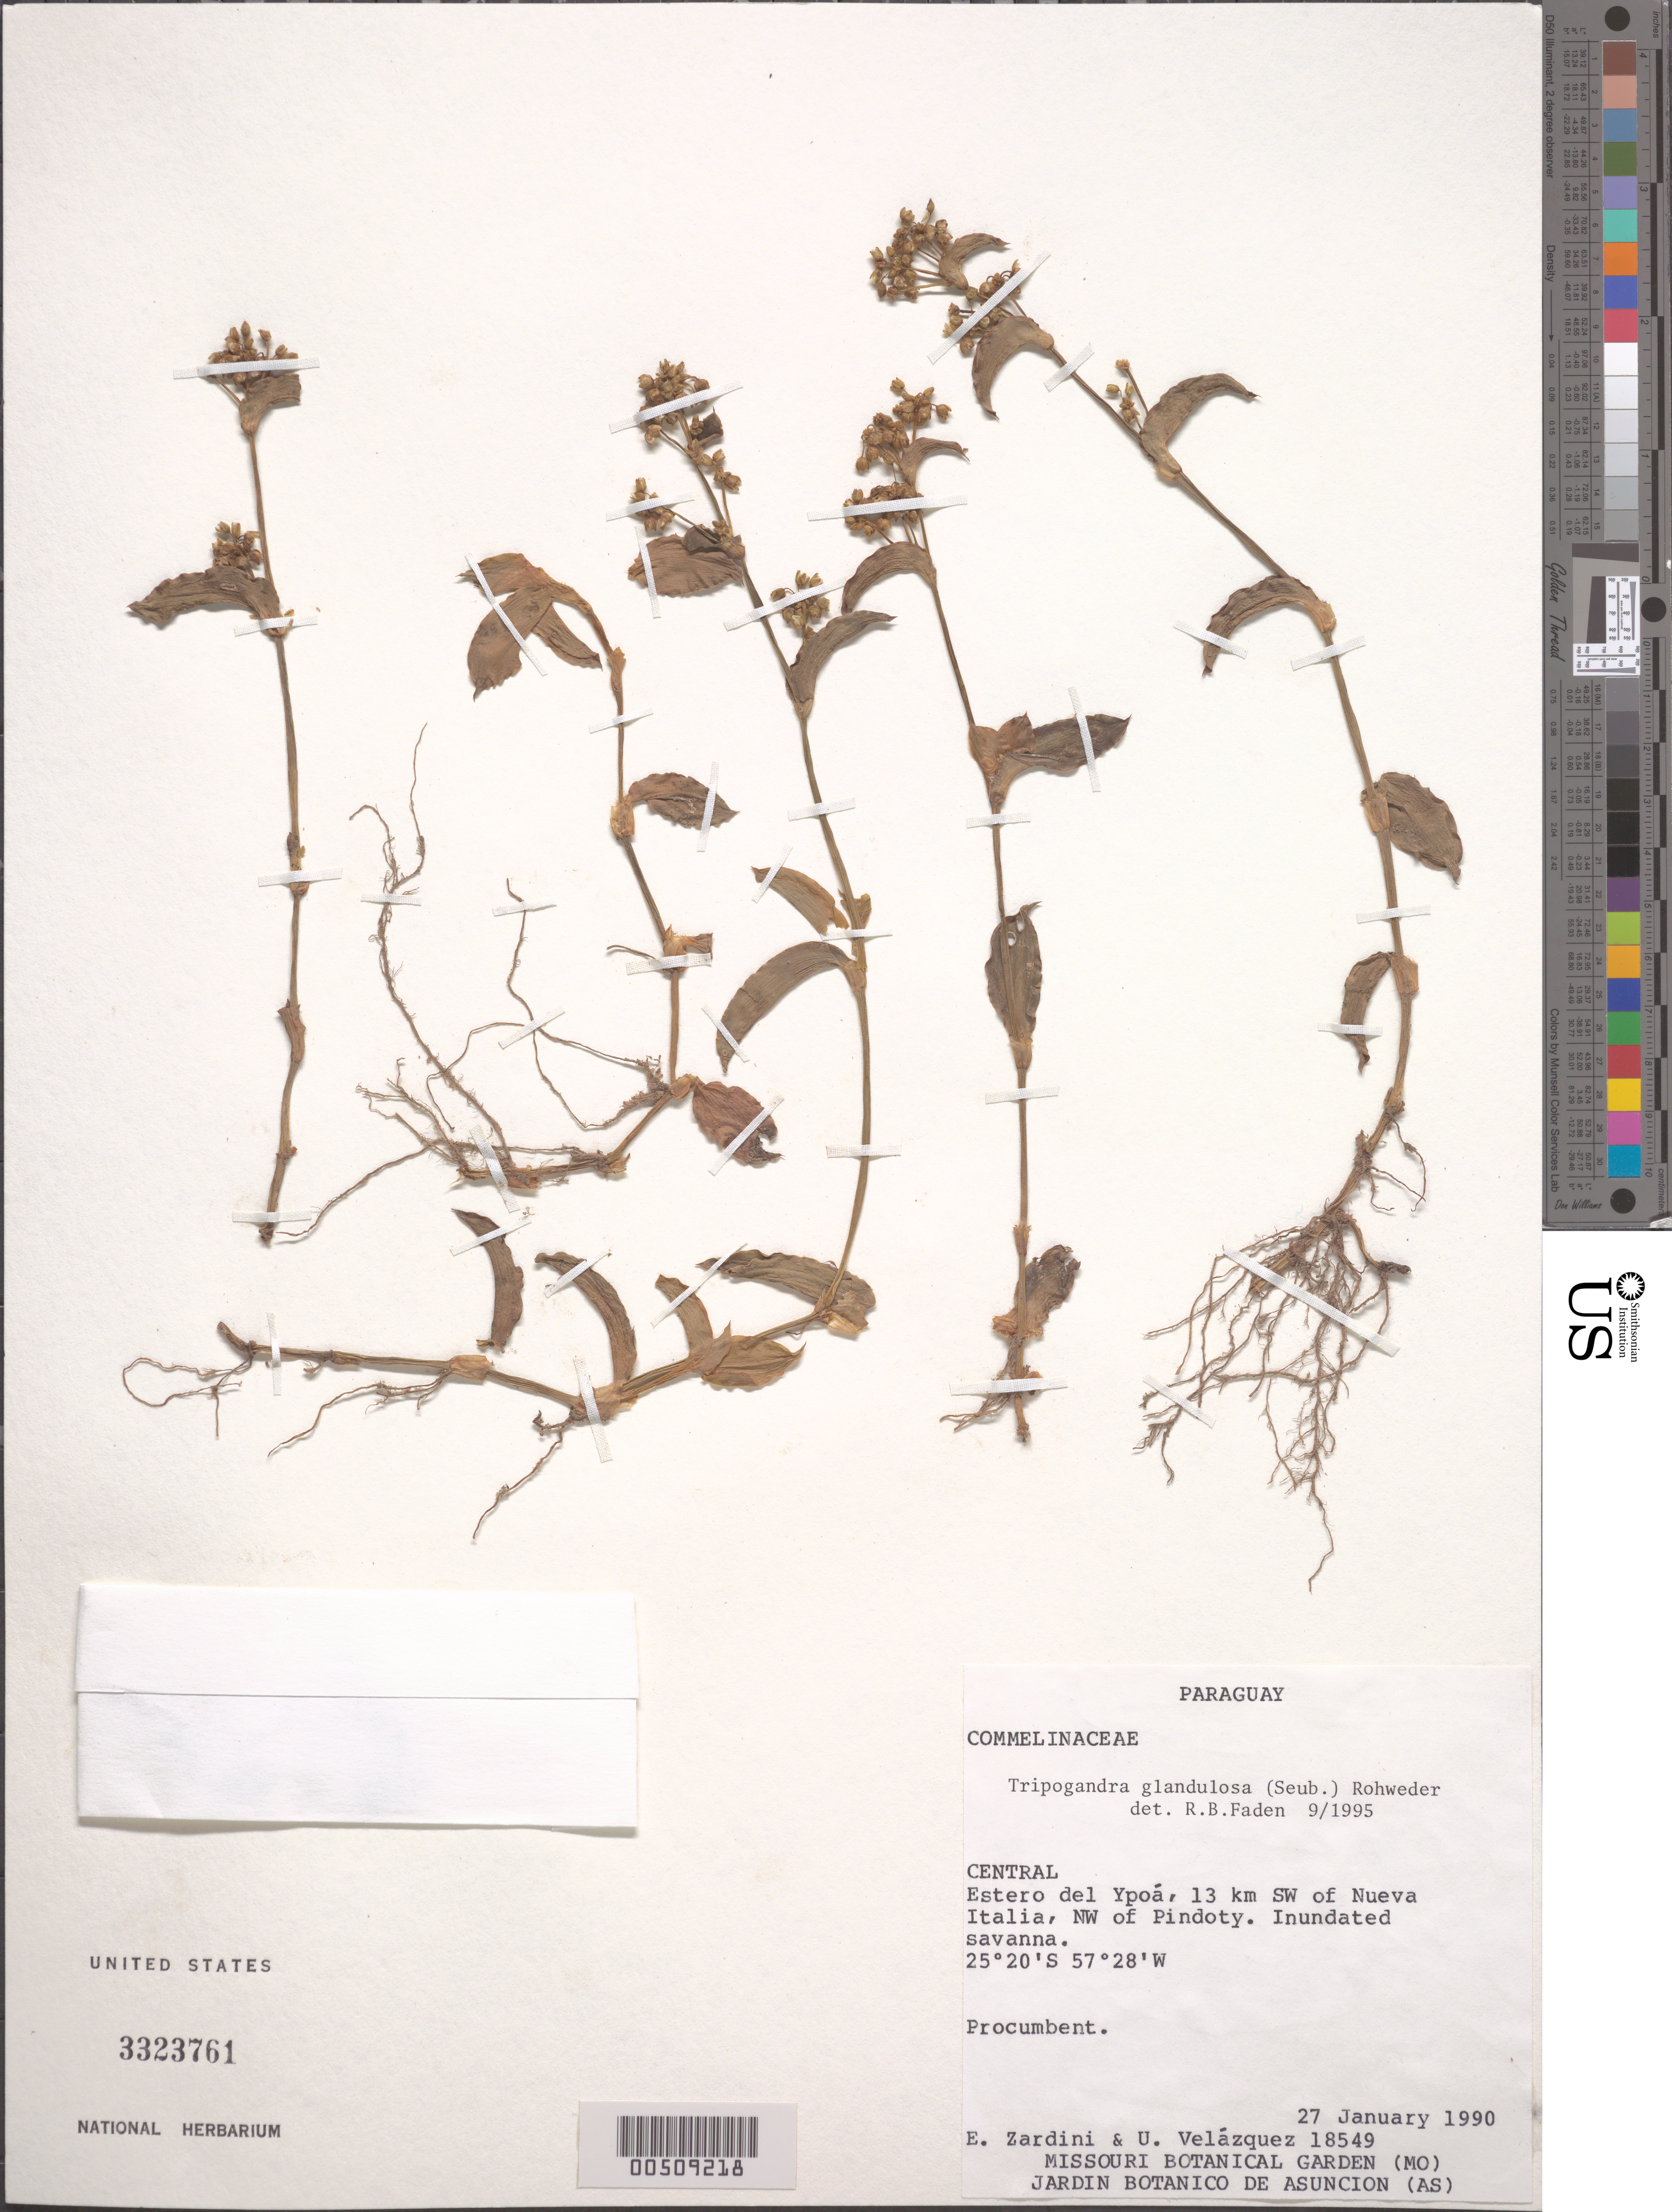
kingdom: Plantae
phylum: Tracheophyta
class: Liliopsida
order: Commelinales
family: Commelinaceae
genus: Tripogandra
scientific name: Tripogandra glandulosa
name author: (Seub.) Rohweder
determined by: Faden, Robert B., (US), Smithsonian Institution - National Museum of Natural History (UNITED STATES)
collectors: E. M. Zardini & U. Velazquez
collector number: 18549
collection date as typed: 27 Jan 1990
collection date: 1990-01-27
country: Paraguay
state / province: Central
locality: Ypoa, sw nueva italia, nw of pindoty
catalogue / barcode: US 3323761